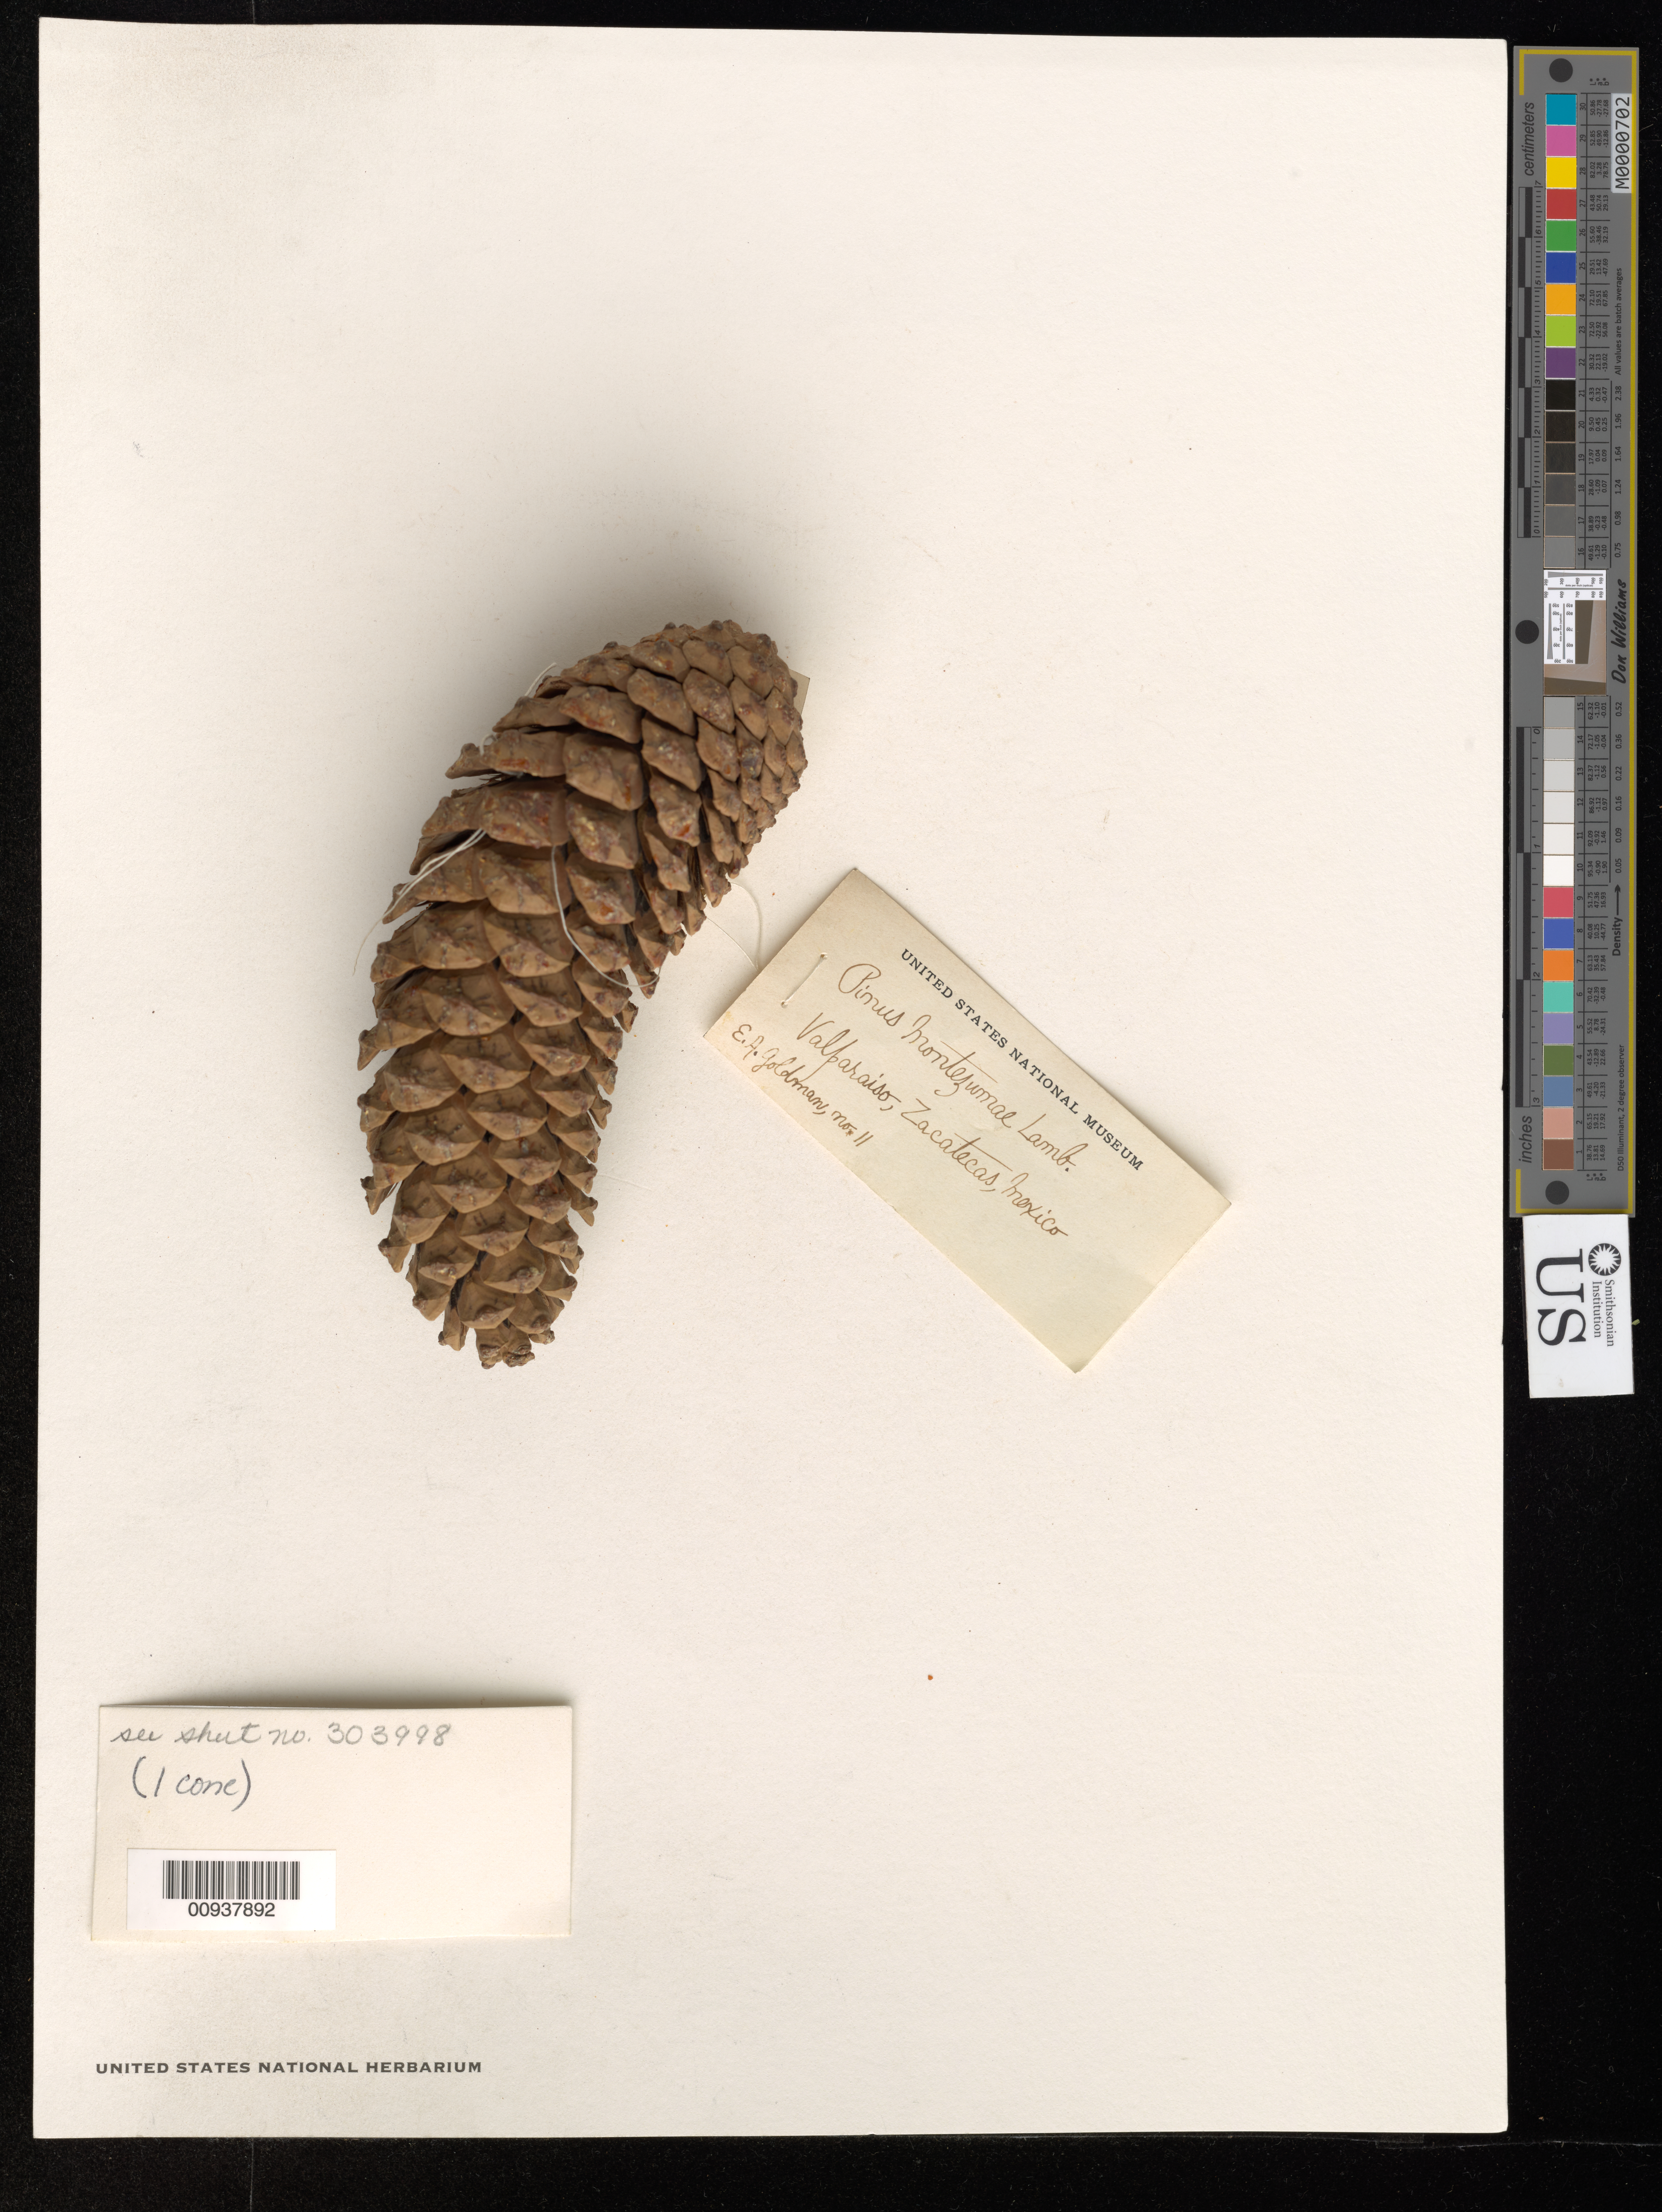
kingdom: Plantae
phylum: Tracheophyta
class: Pinopsida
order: Pinales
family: Pinaceae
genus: Pinus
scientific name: Pinus montezumae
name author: Lamb.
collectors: E. A. Goldman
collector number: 11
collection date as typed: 26 Nov 1897 to 07 Dec 1897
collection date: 1897-11-26/1897-12-07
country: Mexico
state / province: Zacatecas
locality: Sierra de Valparaiso.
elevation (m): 2438